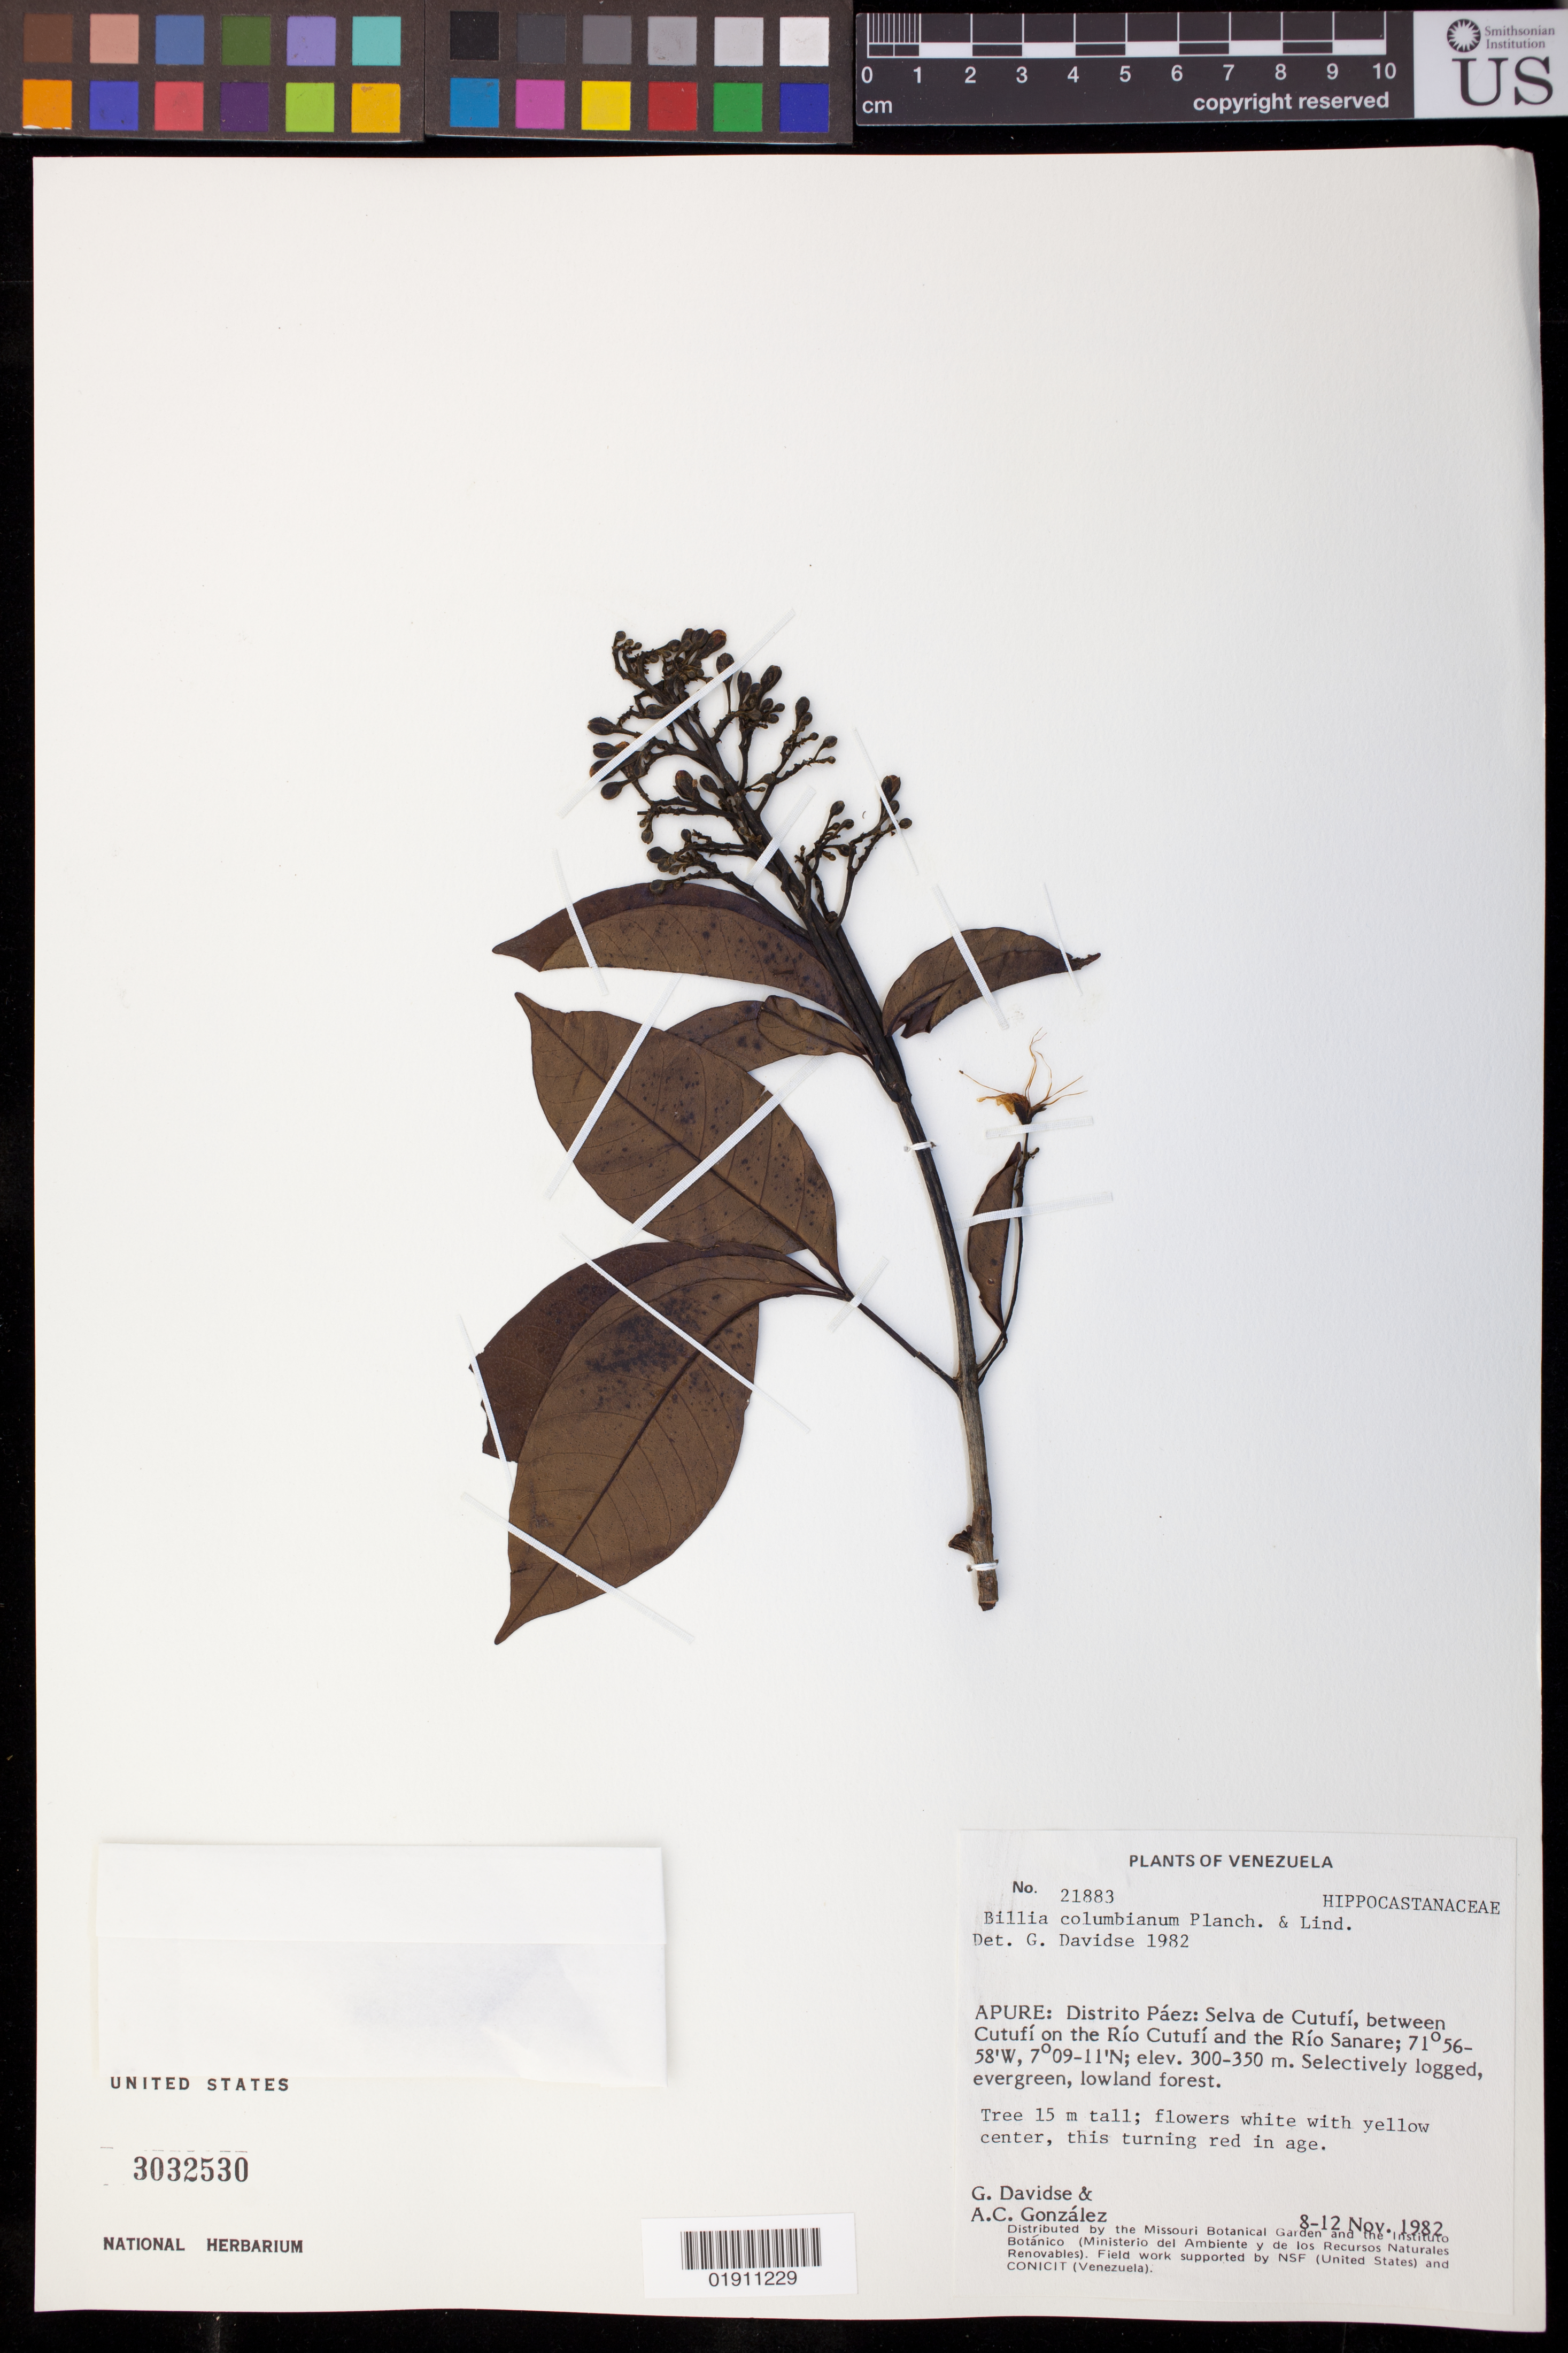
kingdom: Plantae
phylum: Tracheophyta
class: Magnoliopsida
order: Sapindales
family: Sapindaceae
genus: Billia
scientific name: Billia rosea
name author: (Planch. & Linden) C. Ulloa & P.M. Jørg.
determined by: Acevedo-Rodríguez, P., (BOT), Smithsonian Institution - National Museum of Natural History (UNITED STATES)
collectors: G. Davidse & A. C. González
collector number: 21883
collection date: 1982-11-08/1982-11-12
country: Venezuela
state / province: Apure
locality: Distrito Paez: Selva de Cutufi, between Cutufi on the Rio Cutufi and the Rio Sanare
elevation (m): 300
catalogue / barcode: US 3032530